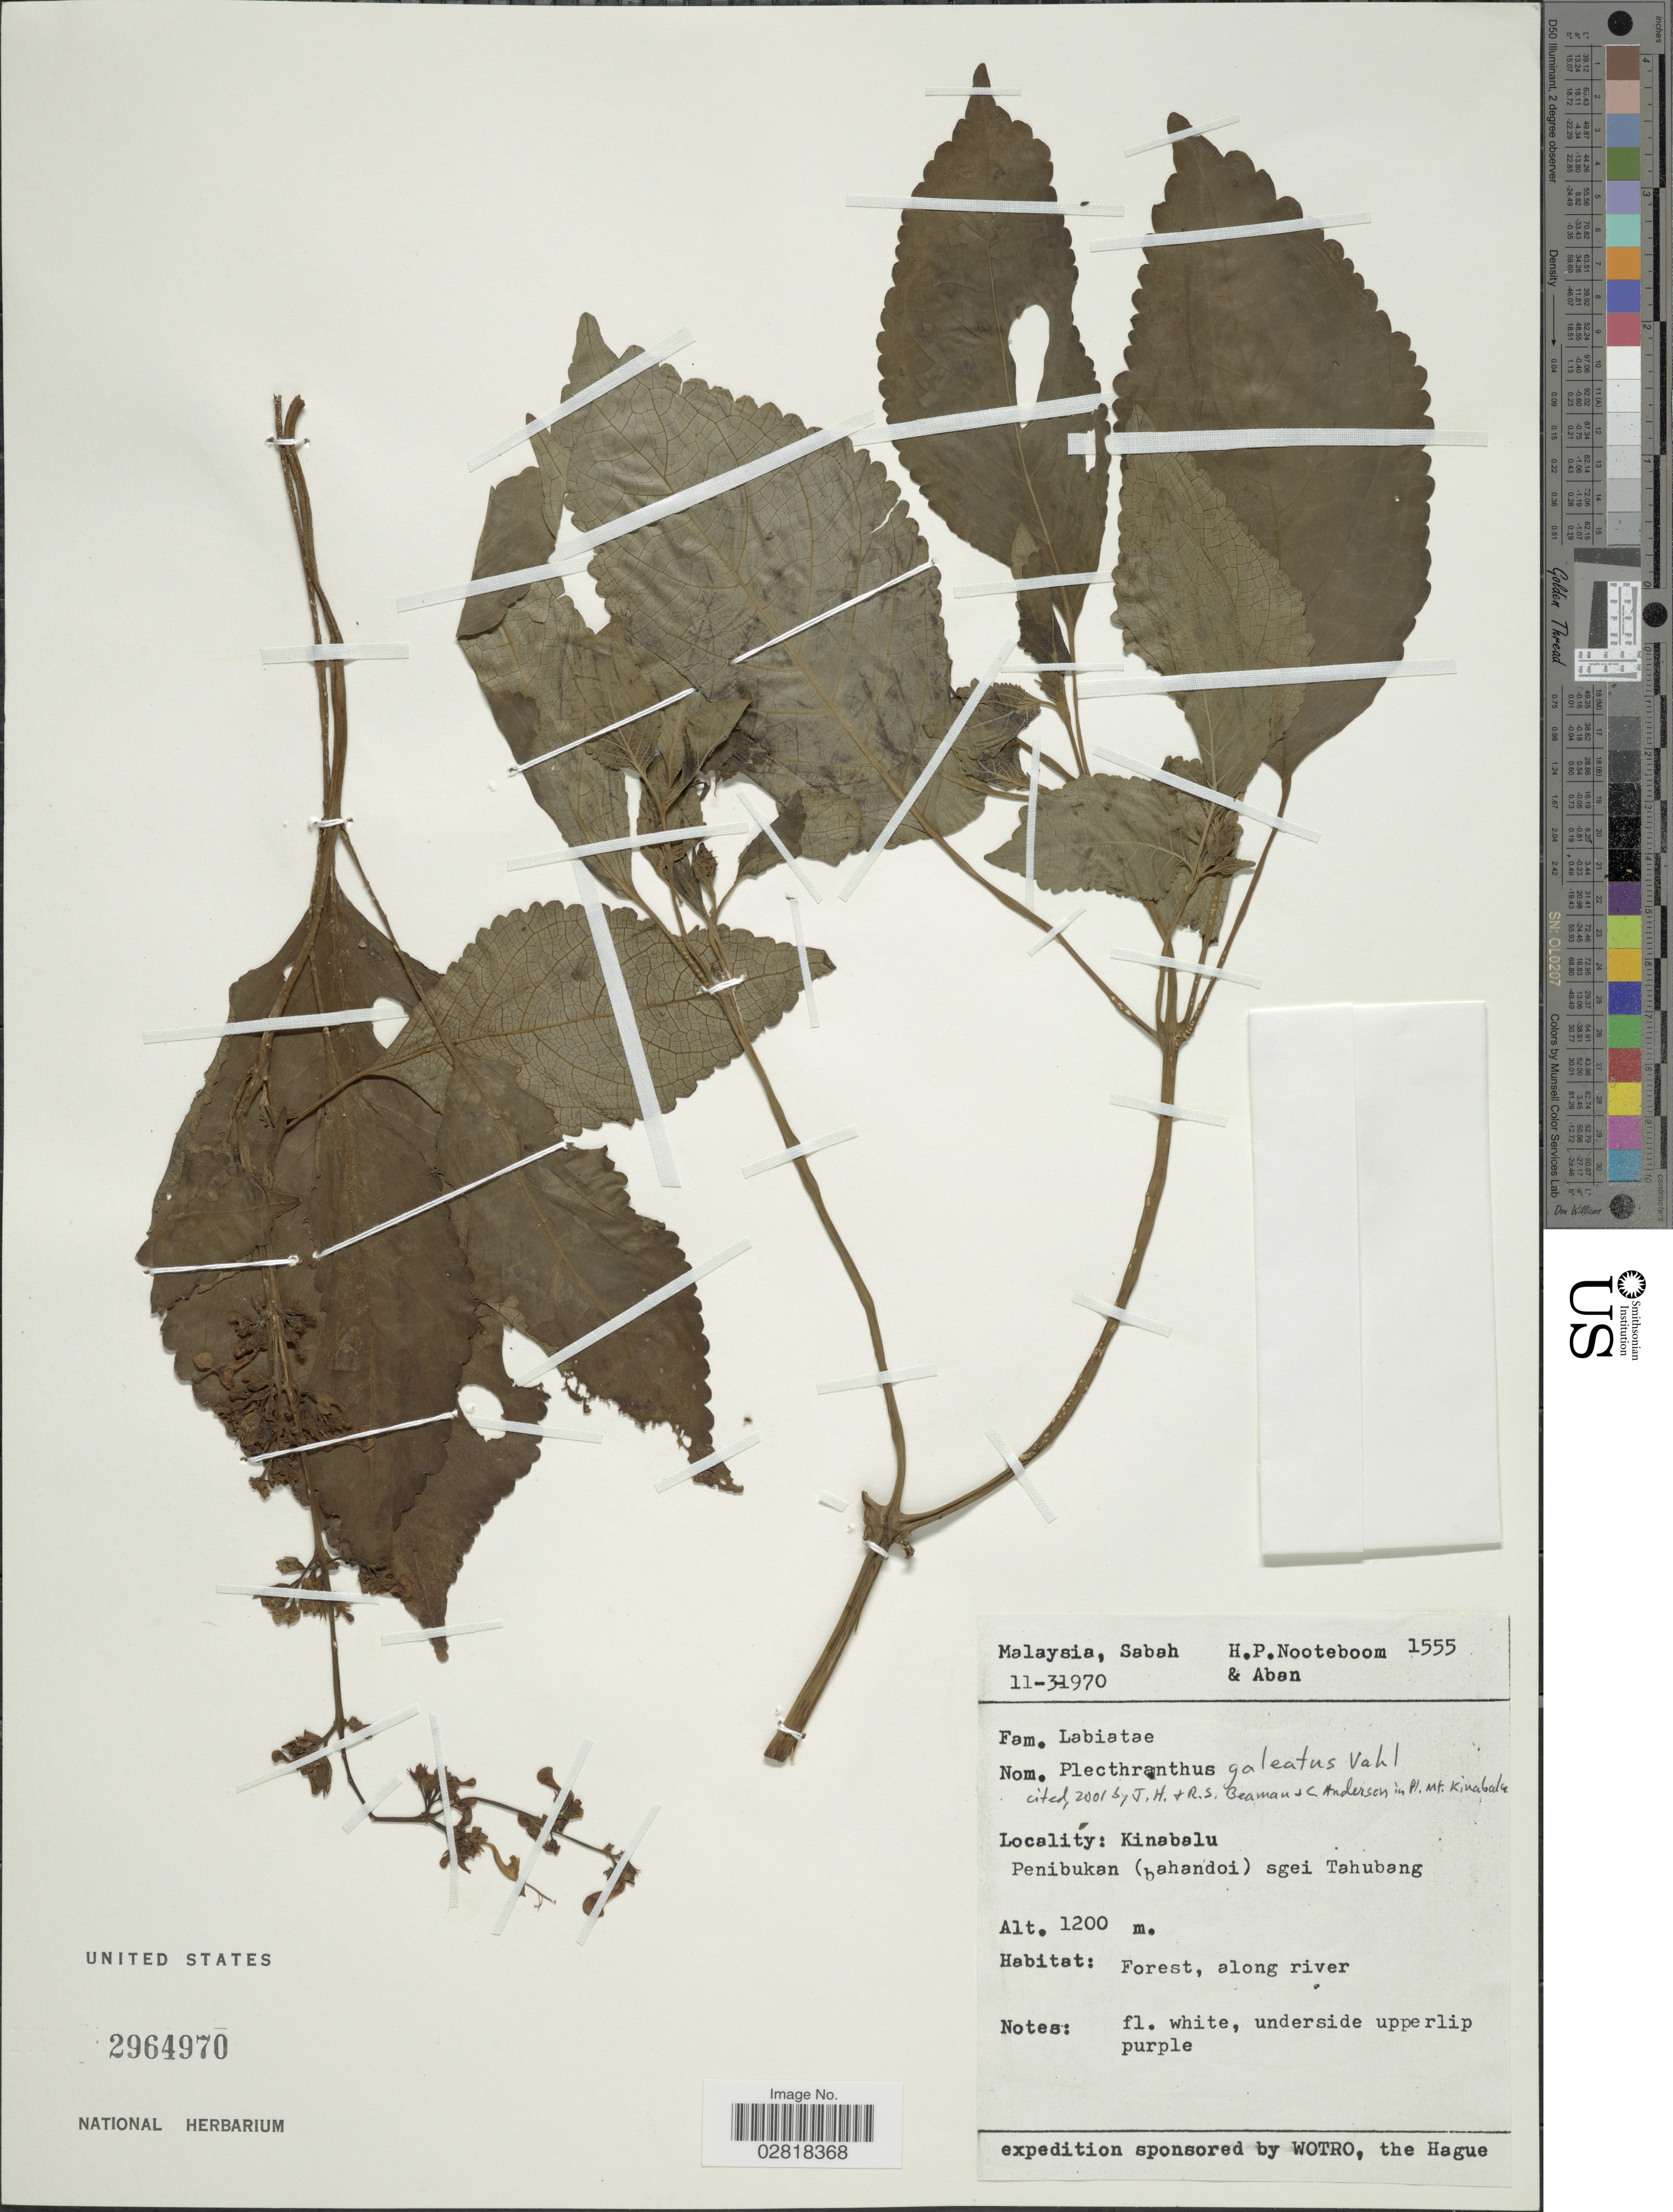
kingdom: Plantae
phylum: Tracheophyta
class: Magnoliopsida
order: Lamiales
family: Lamiaceae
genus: Plectranthus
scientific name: Plectranthus galeatus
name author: Vahl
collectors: H. P. Nooteboom & -- Aban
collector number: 1555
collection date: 1970-03-11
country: Malaysia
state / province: Sabah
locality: Kinabalu, Penibukan (bahandoi) sgei Tahubang.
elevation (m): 1200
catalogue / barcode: US 2964970